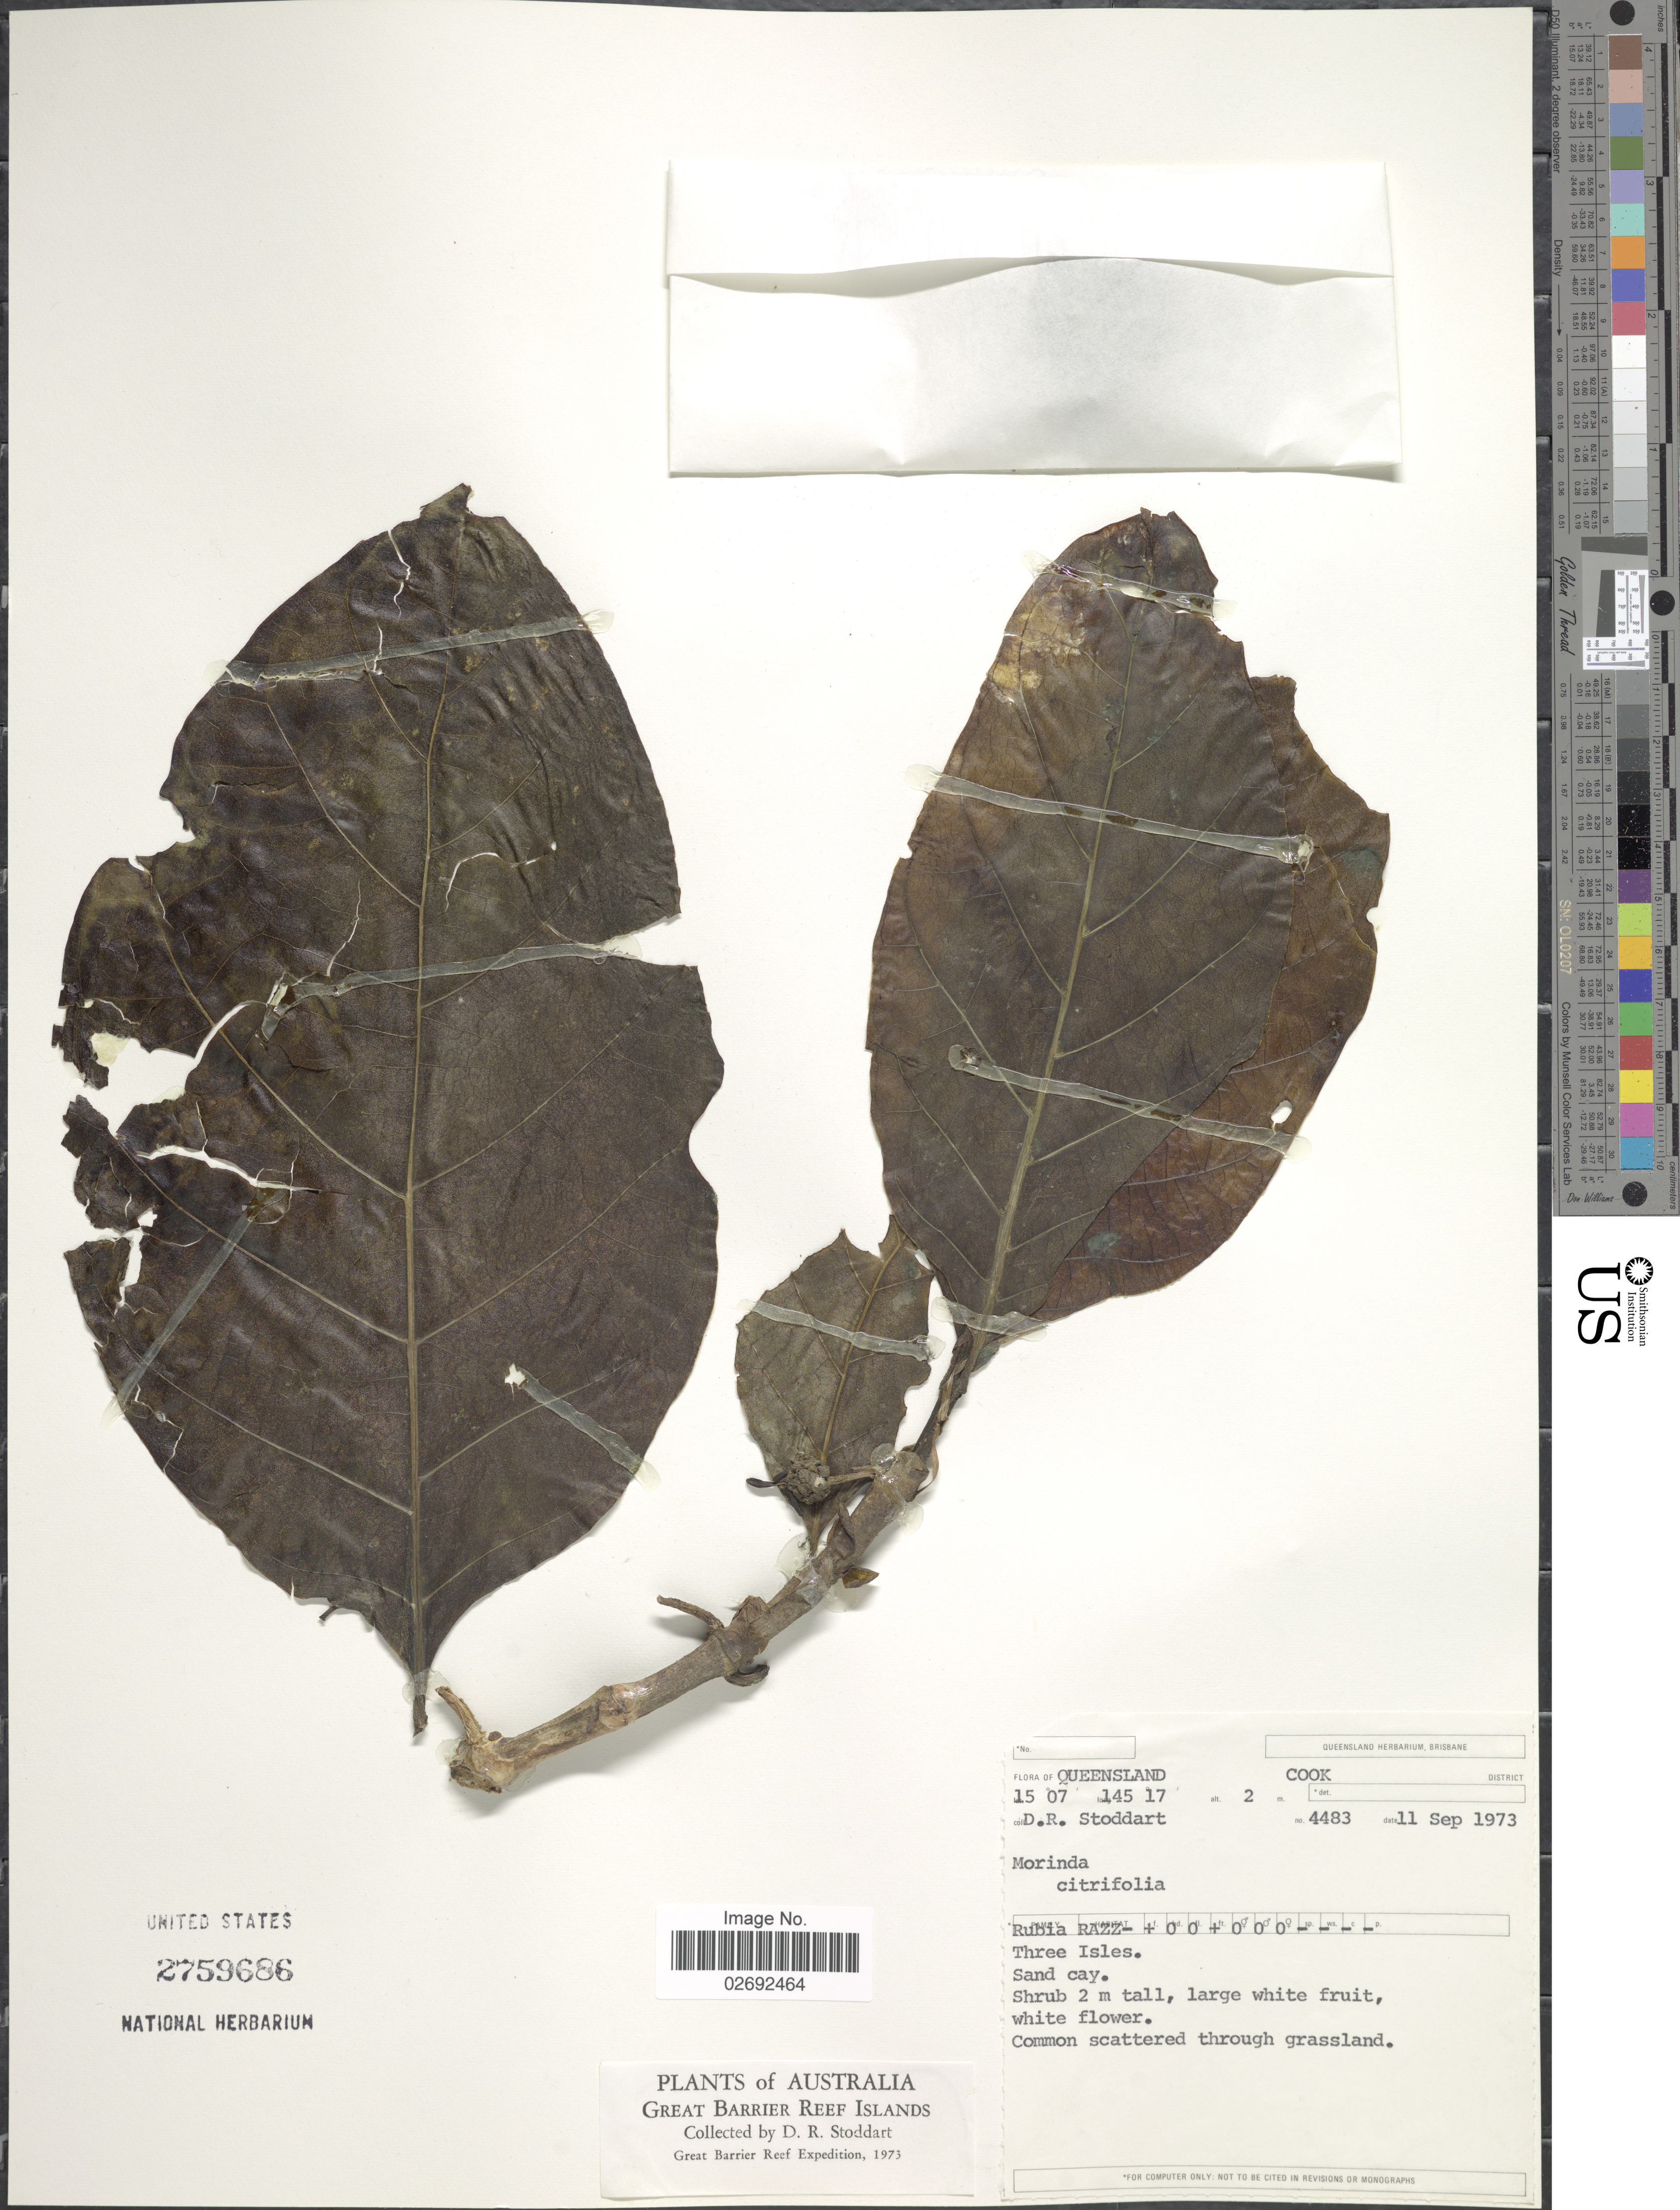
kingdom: Plantae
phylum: Tracheophyta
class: Magnoliopsida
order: Gentianales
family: Rubiaceae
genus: Morinda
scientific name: Morinda citrifolia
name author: L.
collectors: D. R. Stoddart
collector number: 4483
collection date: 1973-09-11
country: Australia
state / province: Queensland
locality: Cook District. Three Isles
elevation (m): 2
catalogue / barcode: US 2759686